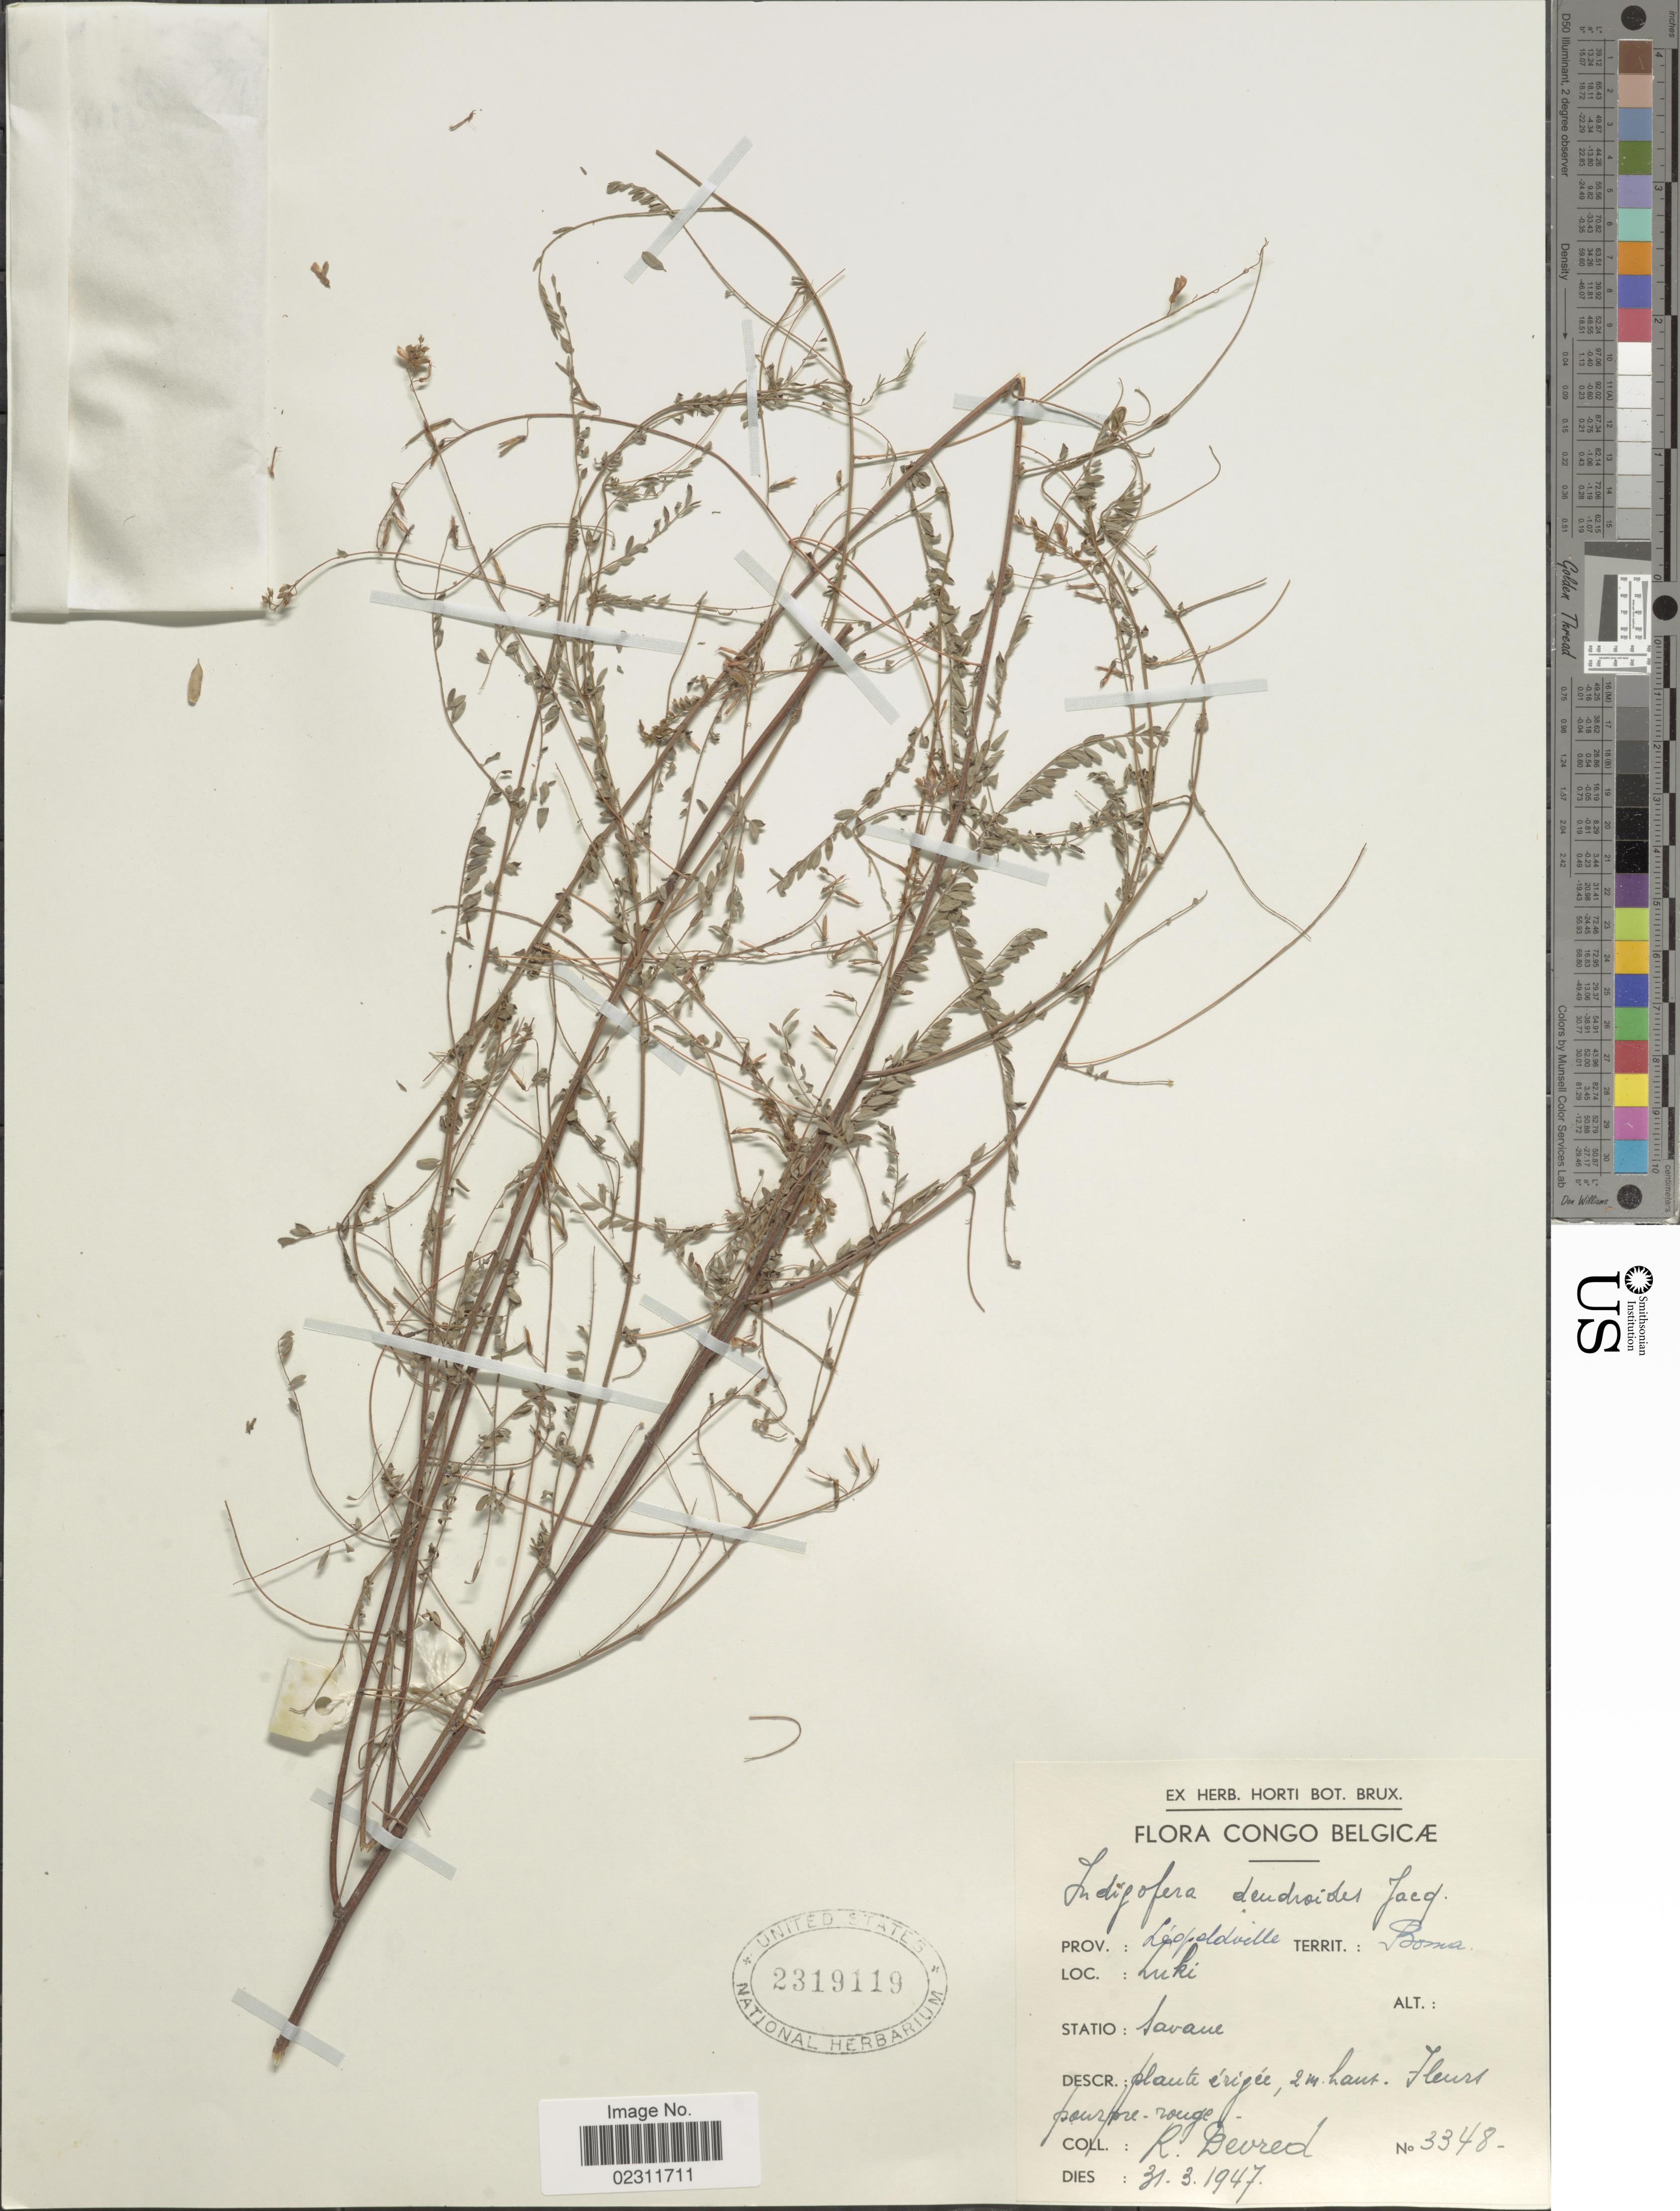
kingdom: Plantae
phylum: Tracheophyta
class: Magnoliopsida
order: Fabales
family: Fabaceae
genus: Indigofera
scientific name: Indigofera dendroides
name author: Jacq.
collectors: R. Devred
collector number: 3348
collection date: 1947-03-31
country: Congo, Democratic Republic of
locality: Congo Belgicae, Prov. Leopoldville, Boma, Luki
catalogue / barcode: US 2319119